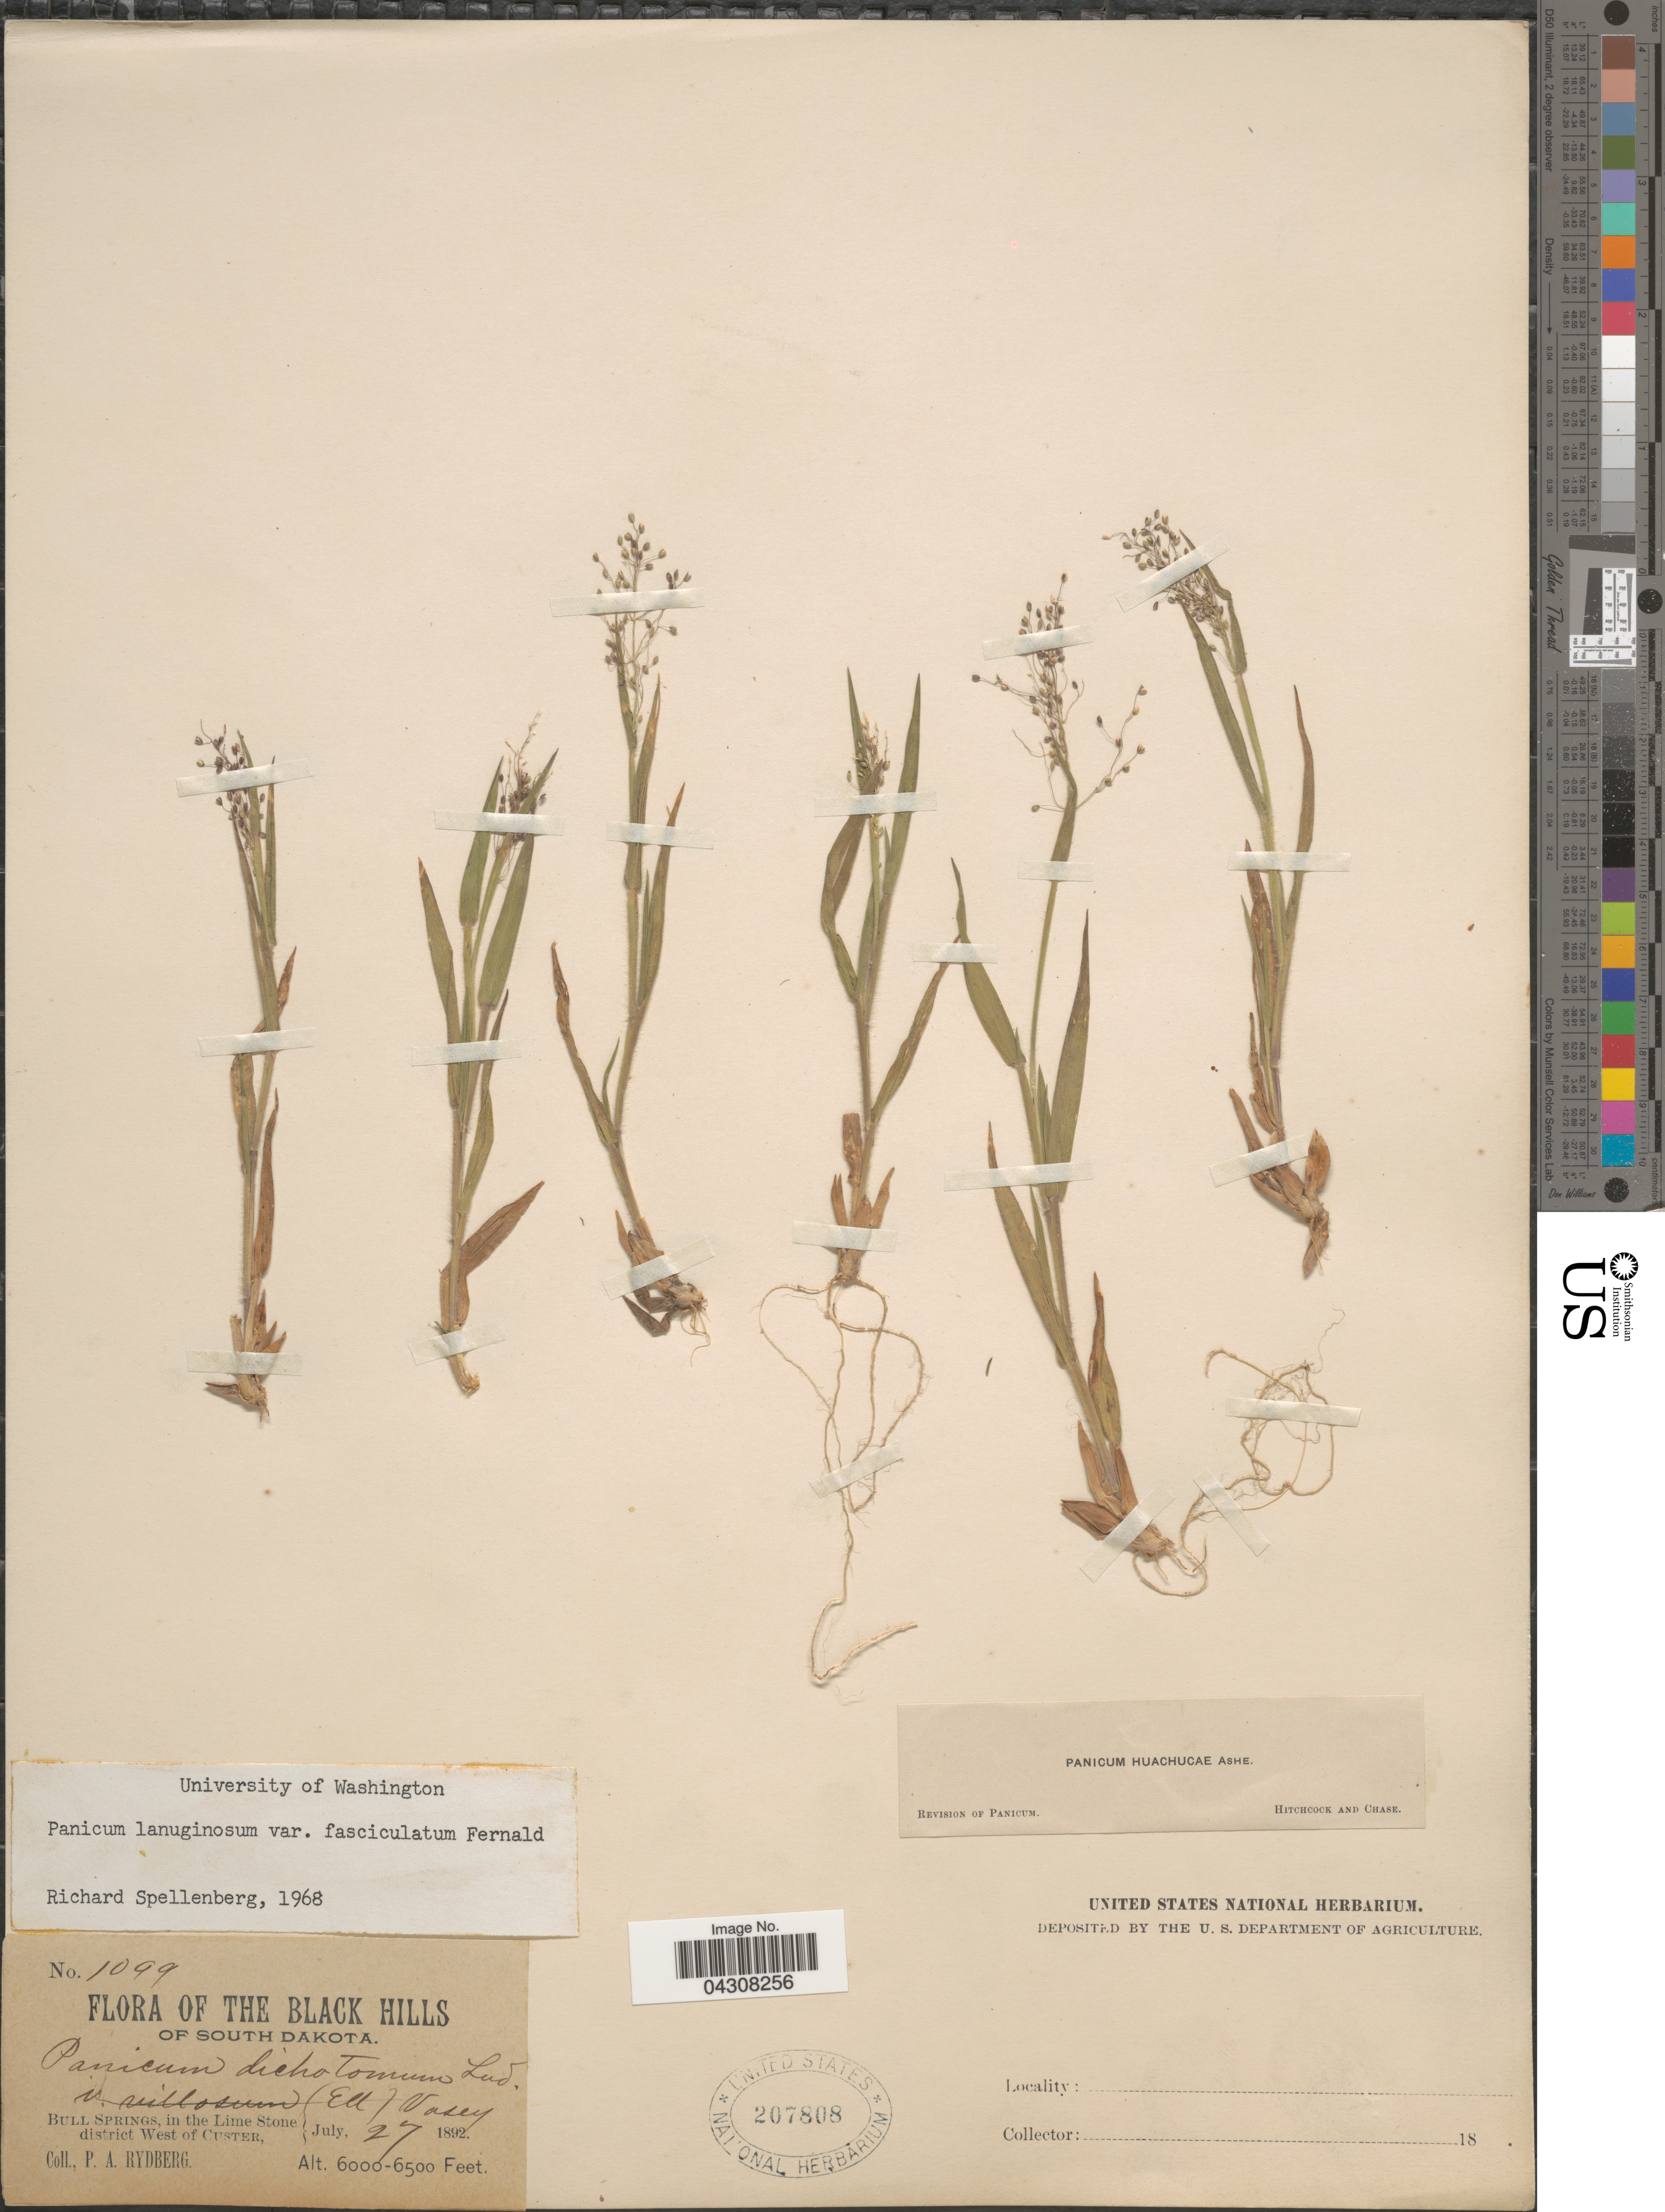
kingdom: Plantae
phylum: Tracheophyta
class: Liliopsida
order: Poales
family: Poaceae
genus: Dichanthelium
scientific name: Dichanthelium acuminatum var. acuminatum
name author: (Sw.) Gould & C.A. Clark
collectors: P. A. Rydberg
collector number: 1099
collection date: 1892-07-27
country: United States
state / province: South Dakota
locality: Black Hills of South Dakota. Bull Springs, in the Lime Stone district West of Custer.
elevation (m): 1829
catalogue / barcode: US 207808